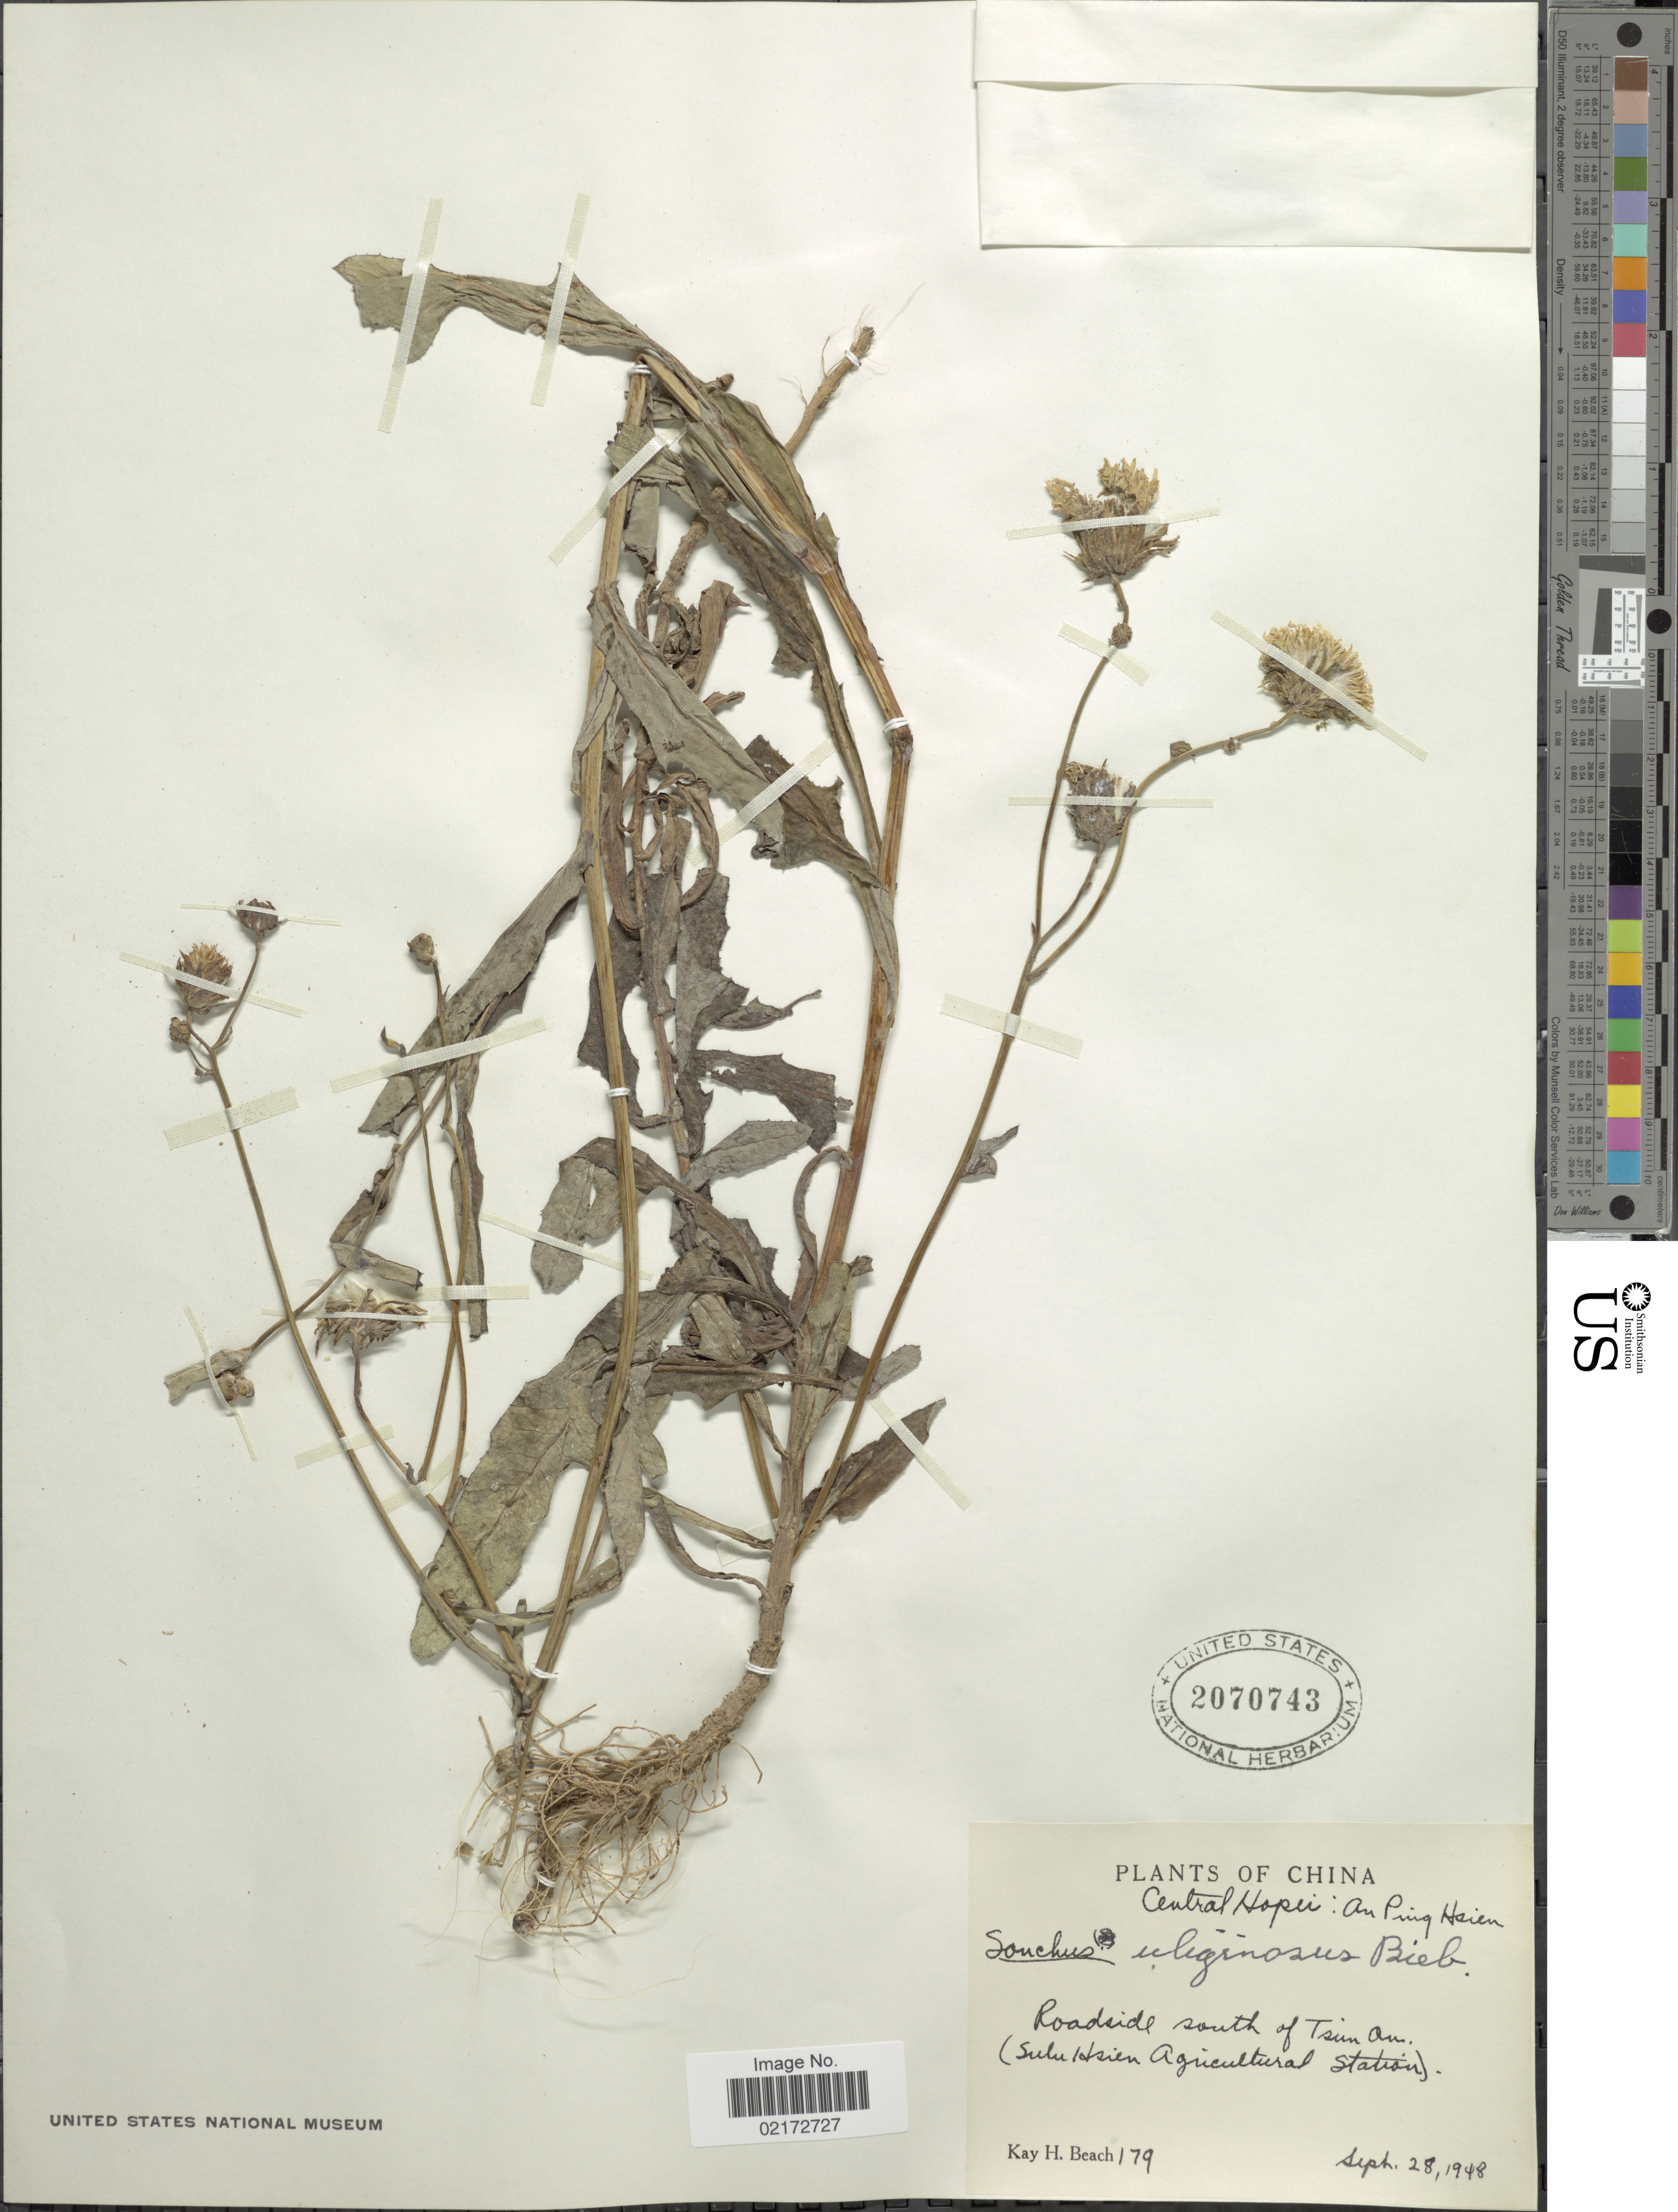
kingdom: Plantae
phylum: Tracheophyta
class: Magnoliopsida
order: Asterales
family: Asteraceae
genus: Sonchus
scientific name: Sonchus arvensis subsp. uliginosus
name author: (M. Bieb.) Nyman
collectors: K. H. Beach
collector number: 179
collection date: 1948-09-28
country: China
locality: Central Hopei: An Ping Hsien. Roadside south of Tsien An. (Sulu Hsien Agricultural Station)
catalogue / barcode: US 2070743